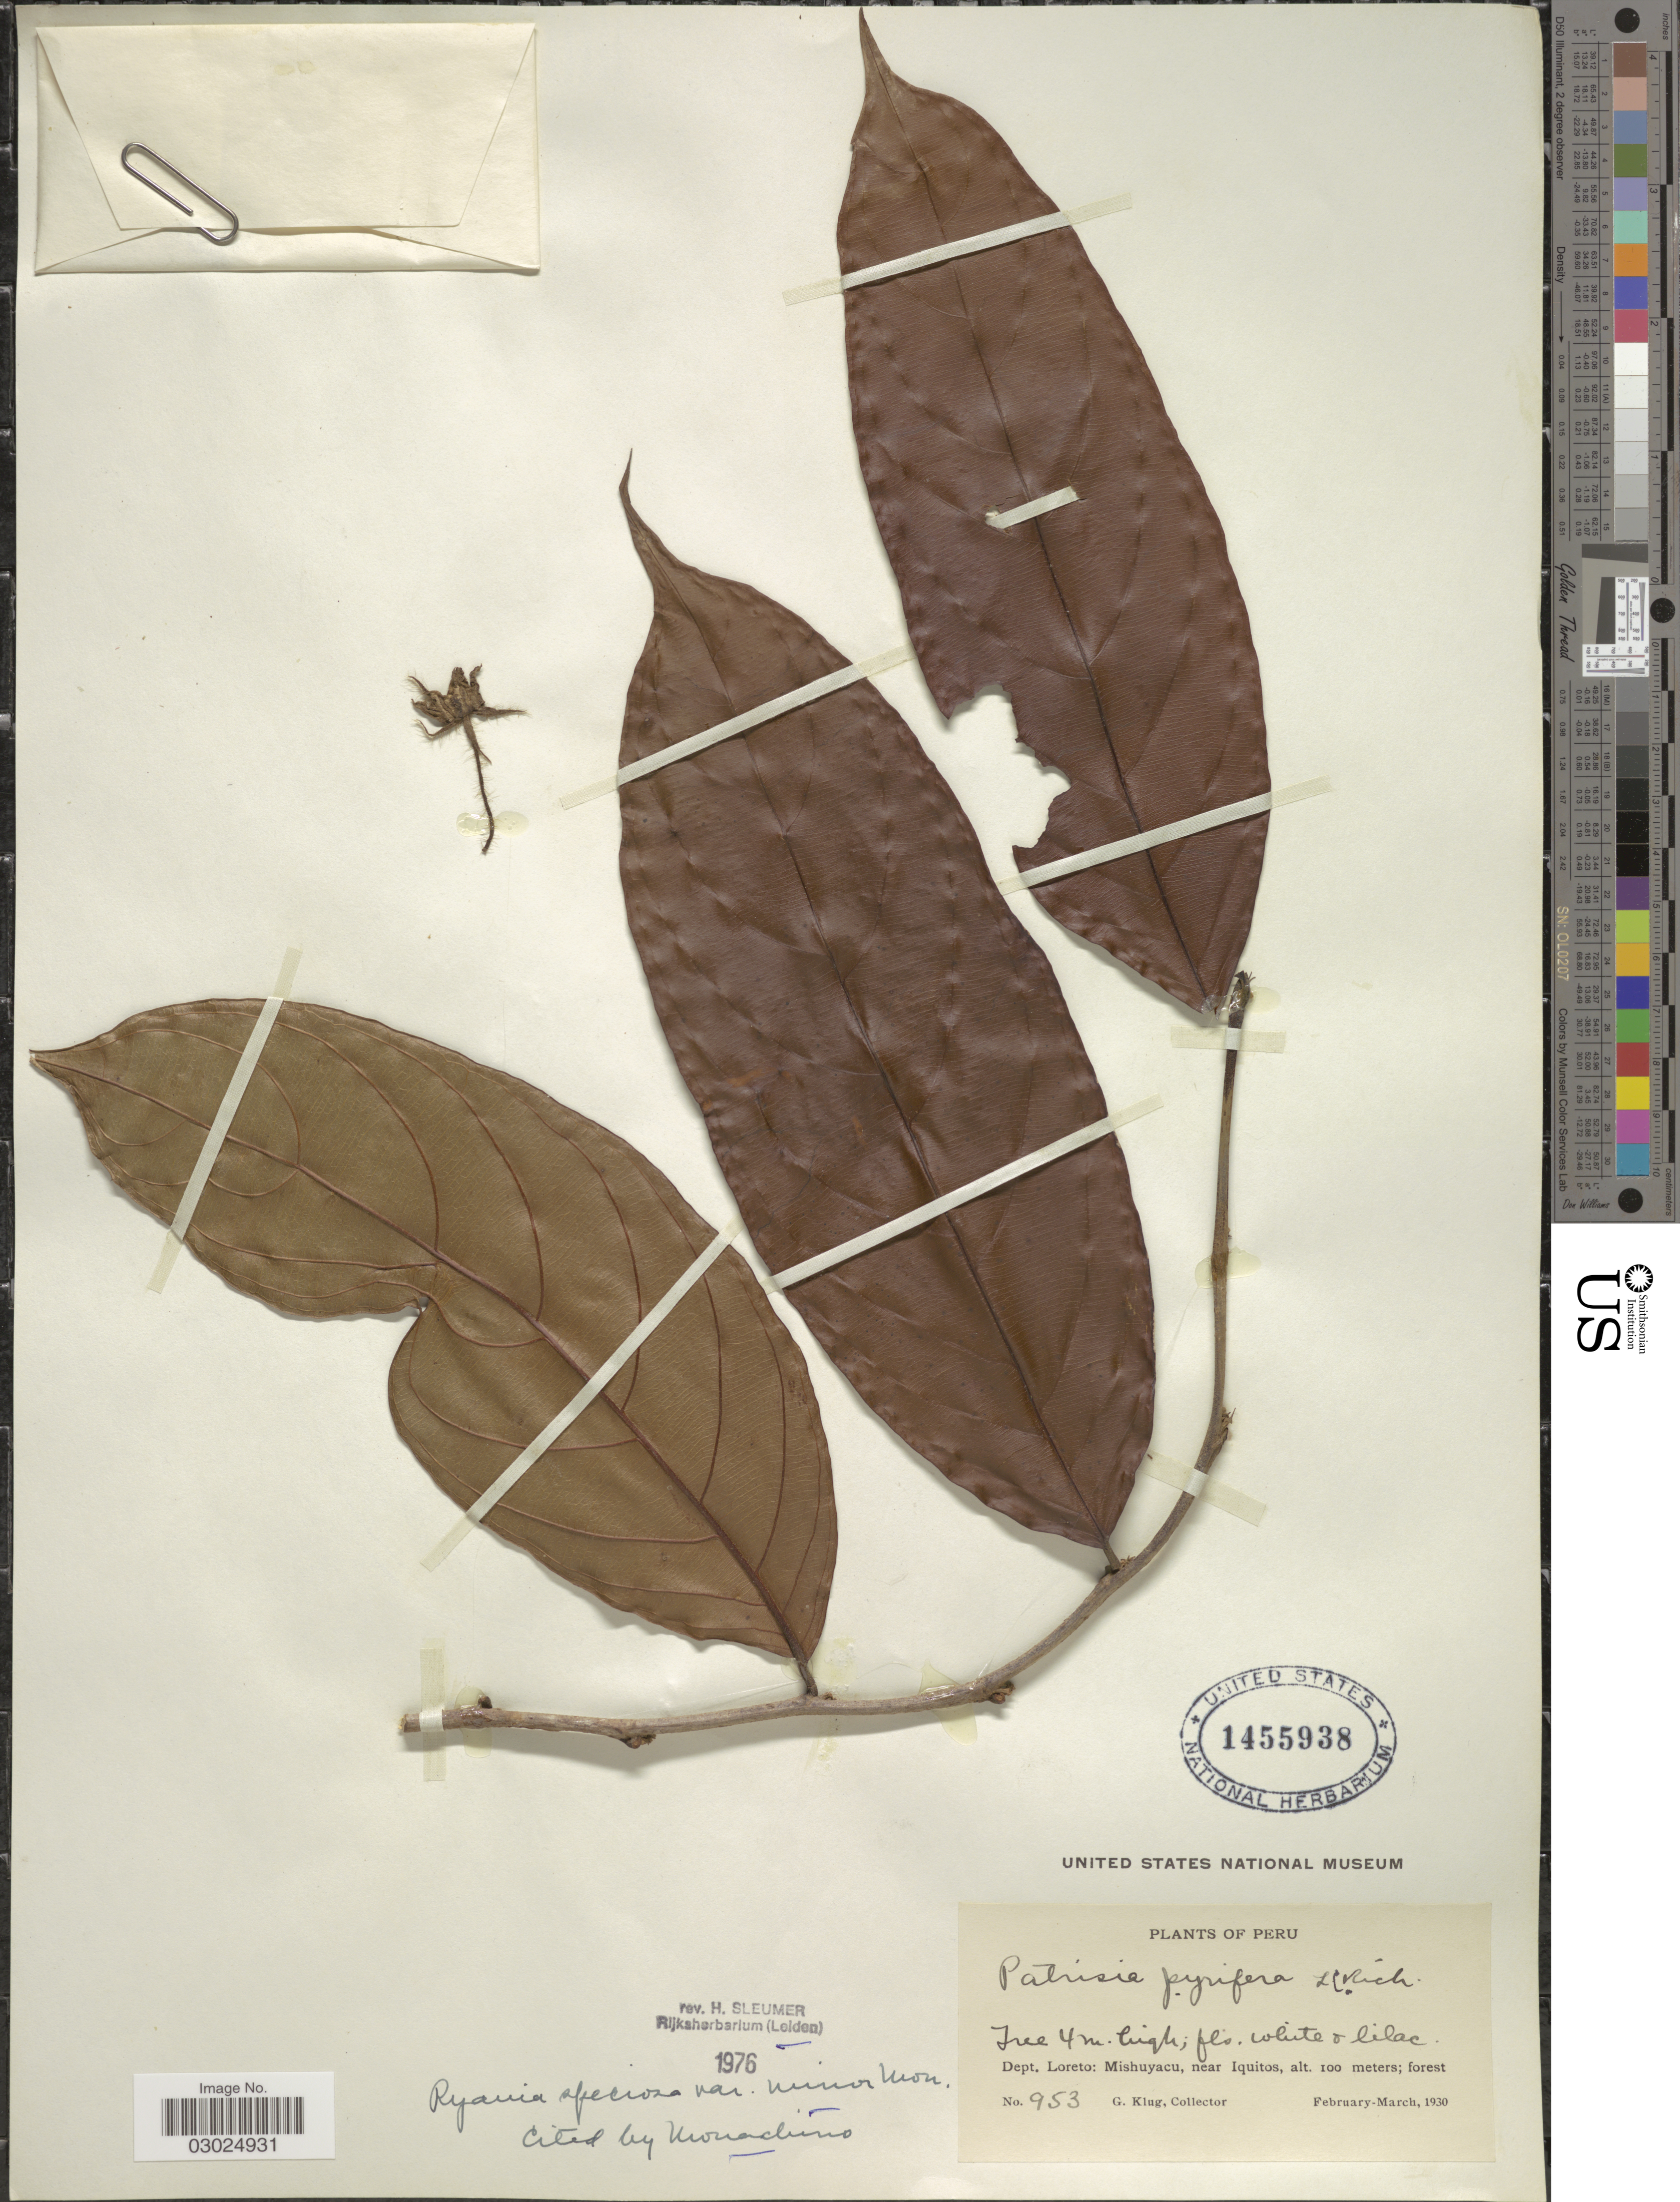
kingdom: Plantae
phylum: Tracheophyta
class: Magnoliopsida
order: Malpighiales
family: Salicaceae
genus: Ryania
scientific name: Ryania speciosa var. minor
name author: Monach.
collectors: G. Klug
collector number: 953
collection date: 1930-02/1930-03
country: Peru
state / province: Loreto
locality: Dept. Loreto: Mishuyacu, near Iquitos.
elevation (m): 100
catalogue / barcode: US 1455938